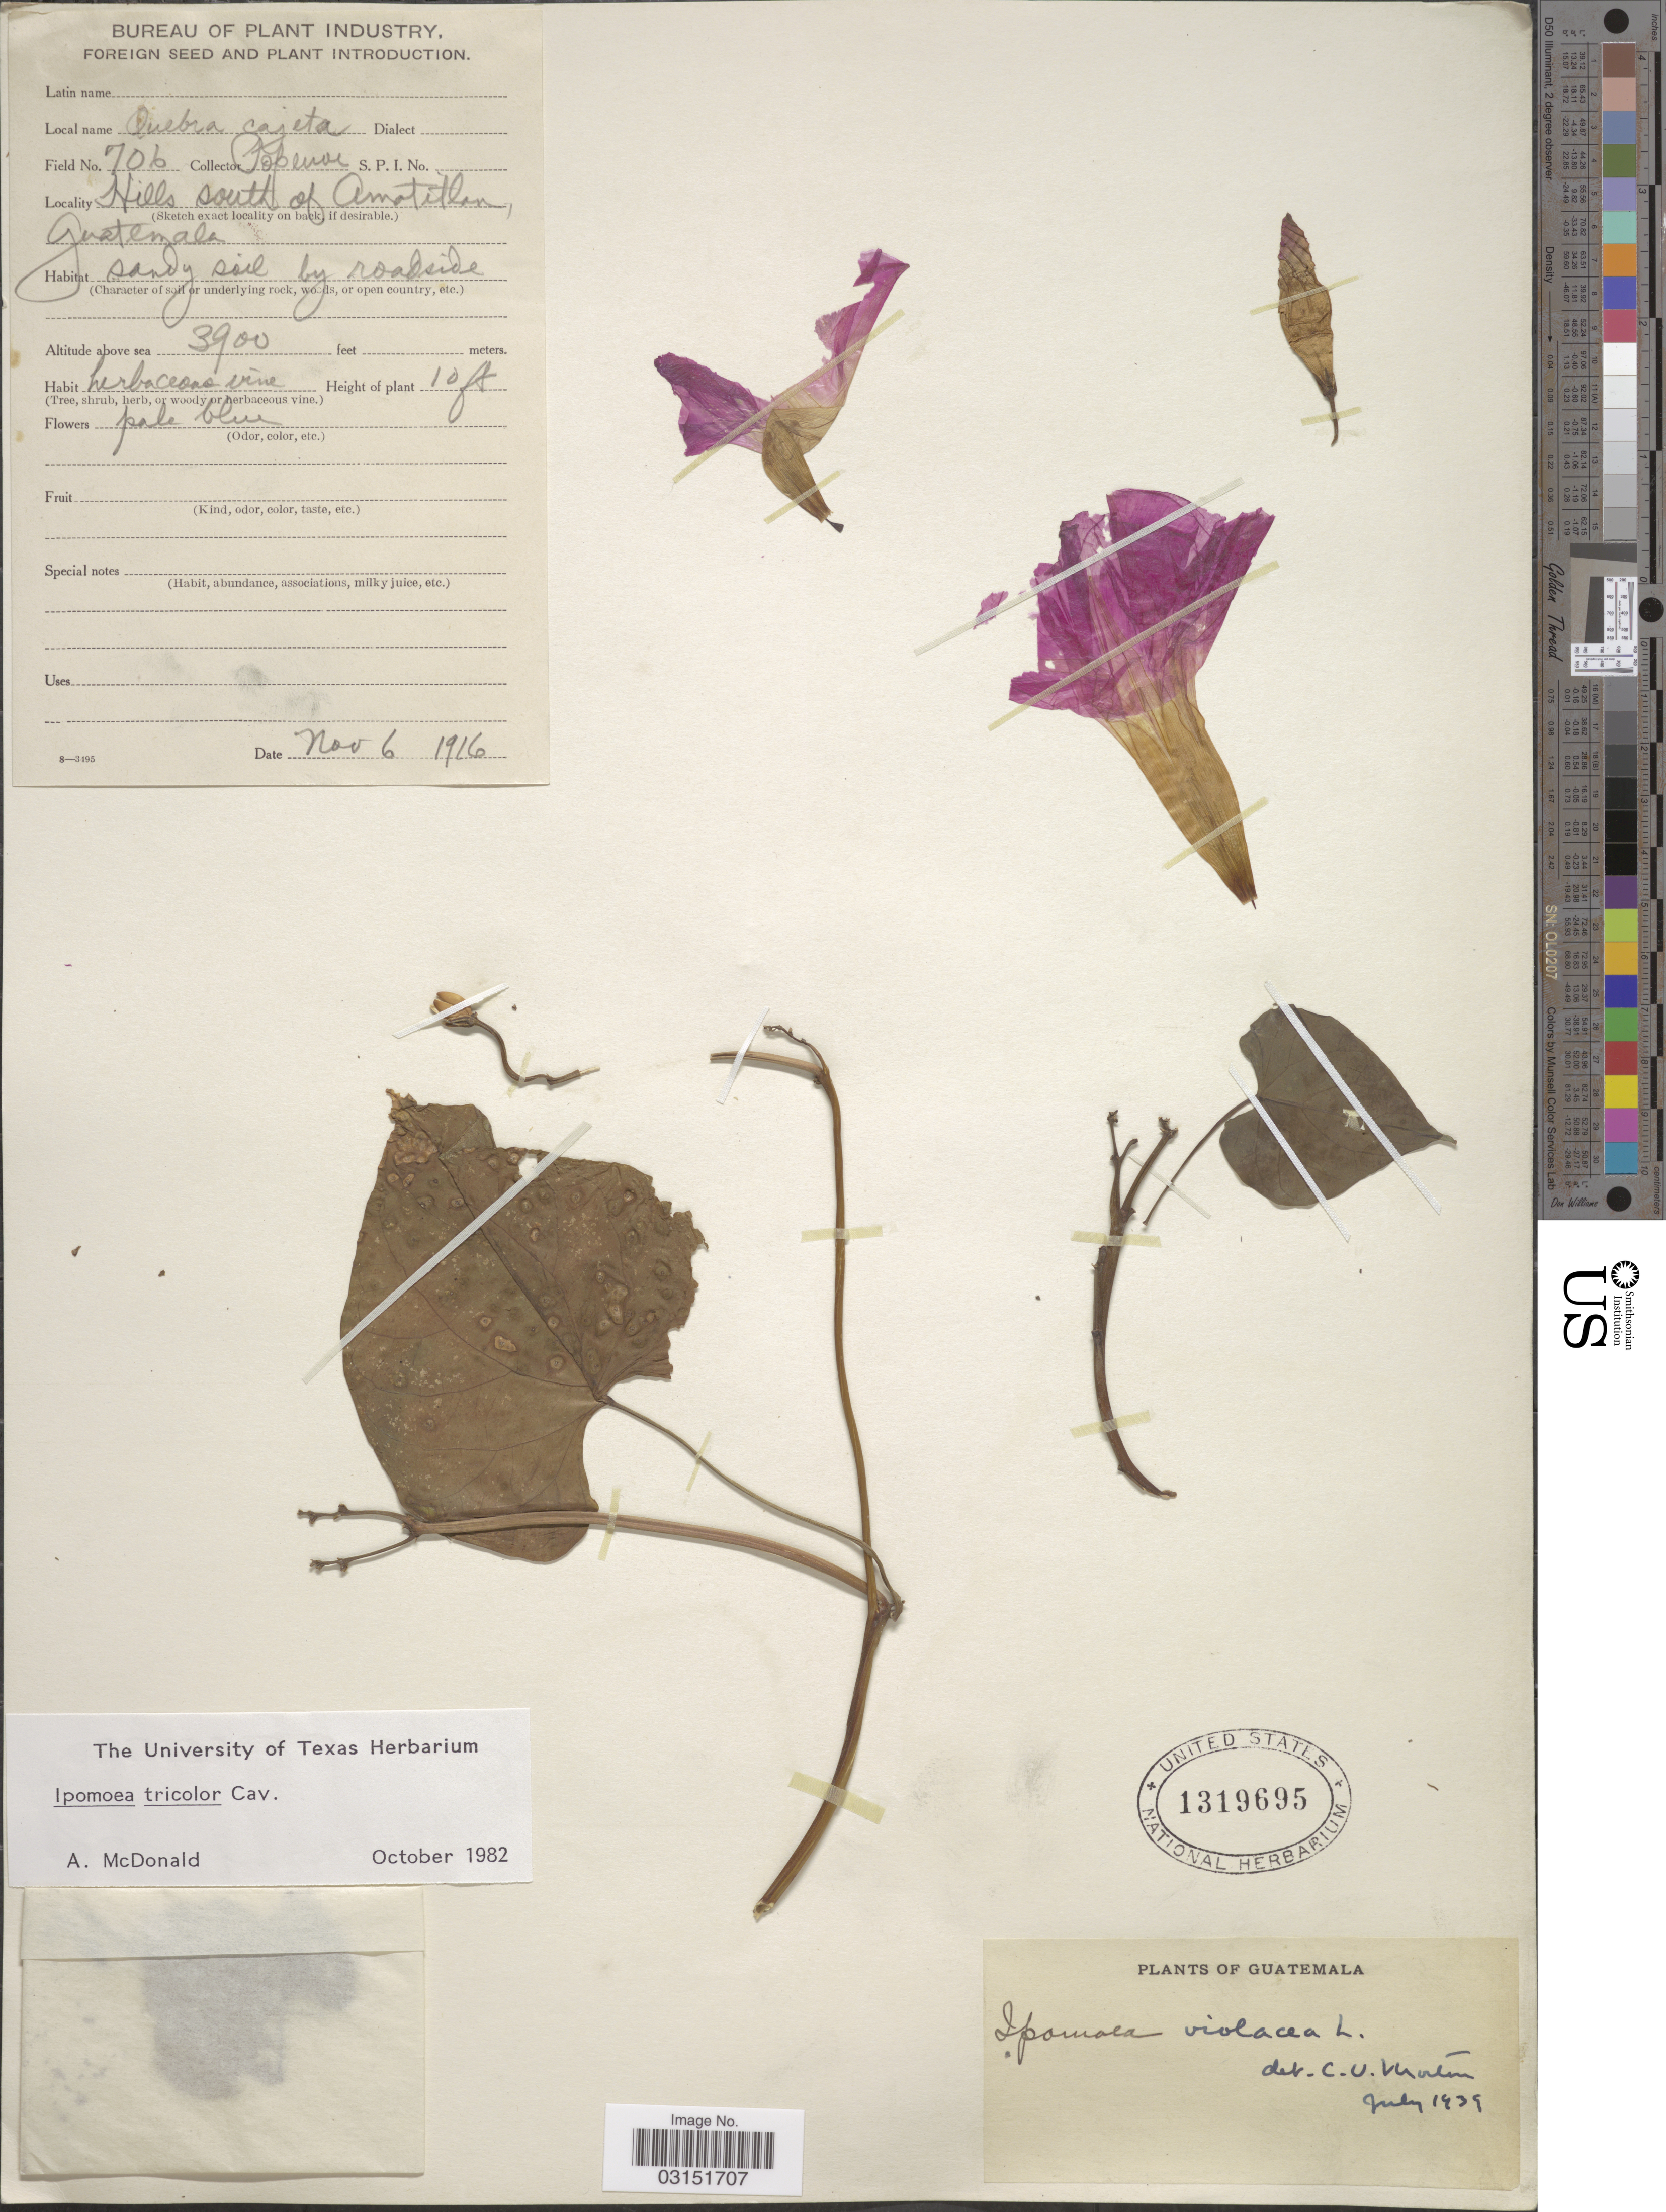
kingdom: Plantae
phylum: Tracheophyta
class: Magnoliopsida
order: Solanales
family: Convolvulaceae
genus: Ipomoea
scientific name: Ipomoea tricolor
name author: Cav.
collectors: -- Popenoe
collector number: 706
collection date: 1916-11-06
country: Guatemala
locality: Hills south of Amatitlan.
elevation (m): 1189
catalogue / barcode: US 1319695